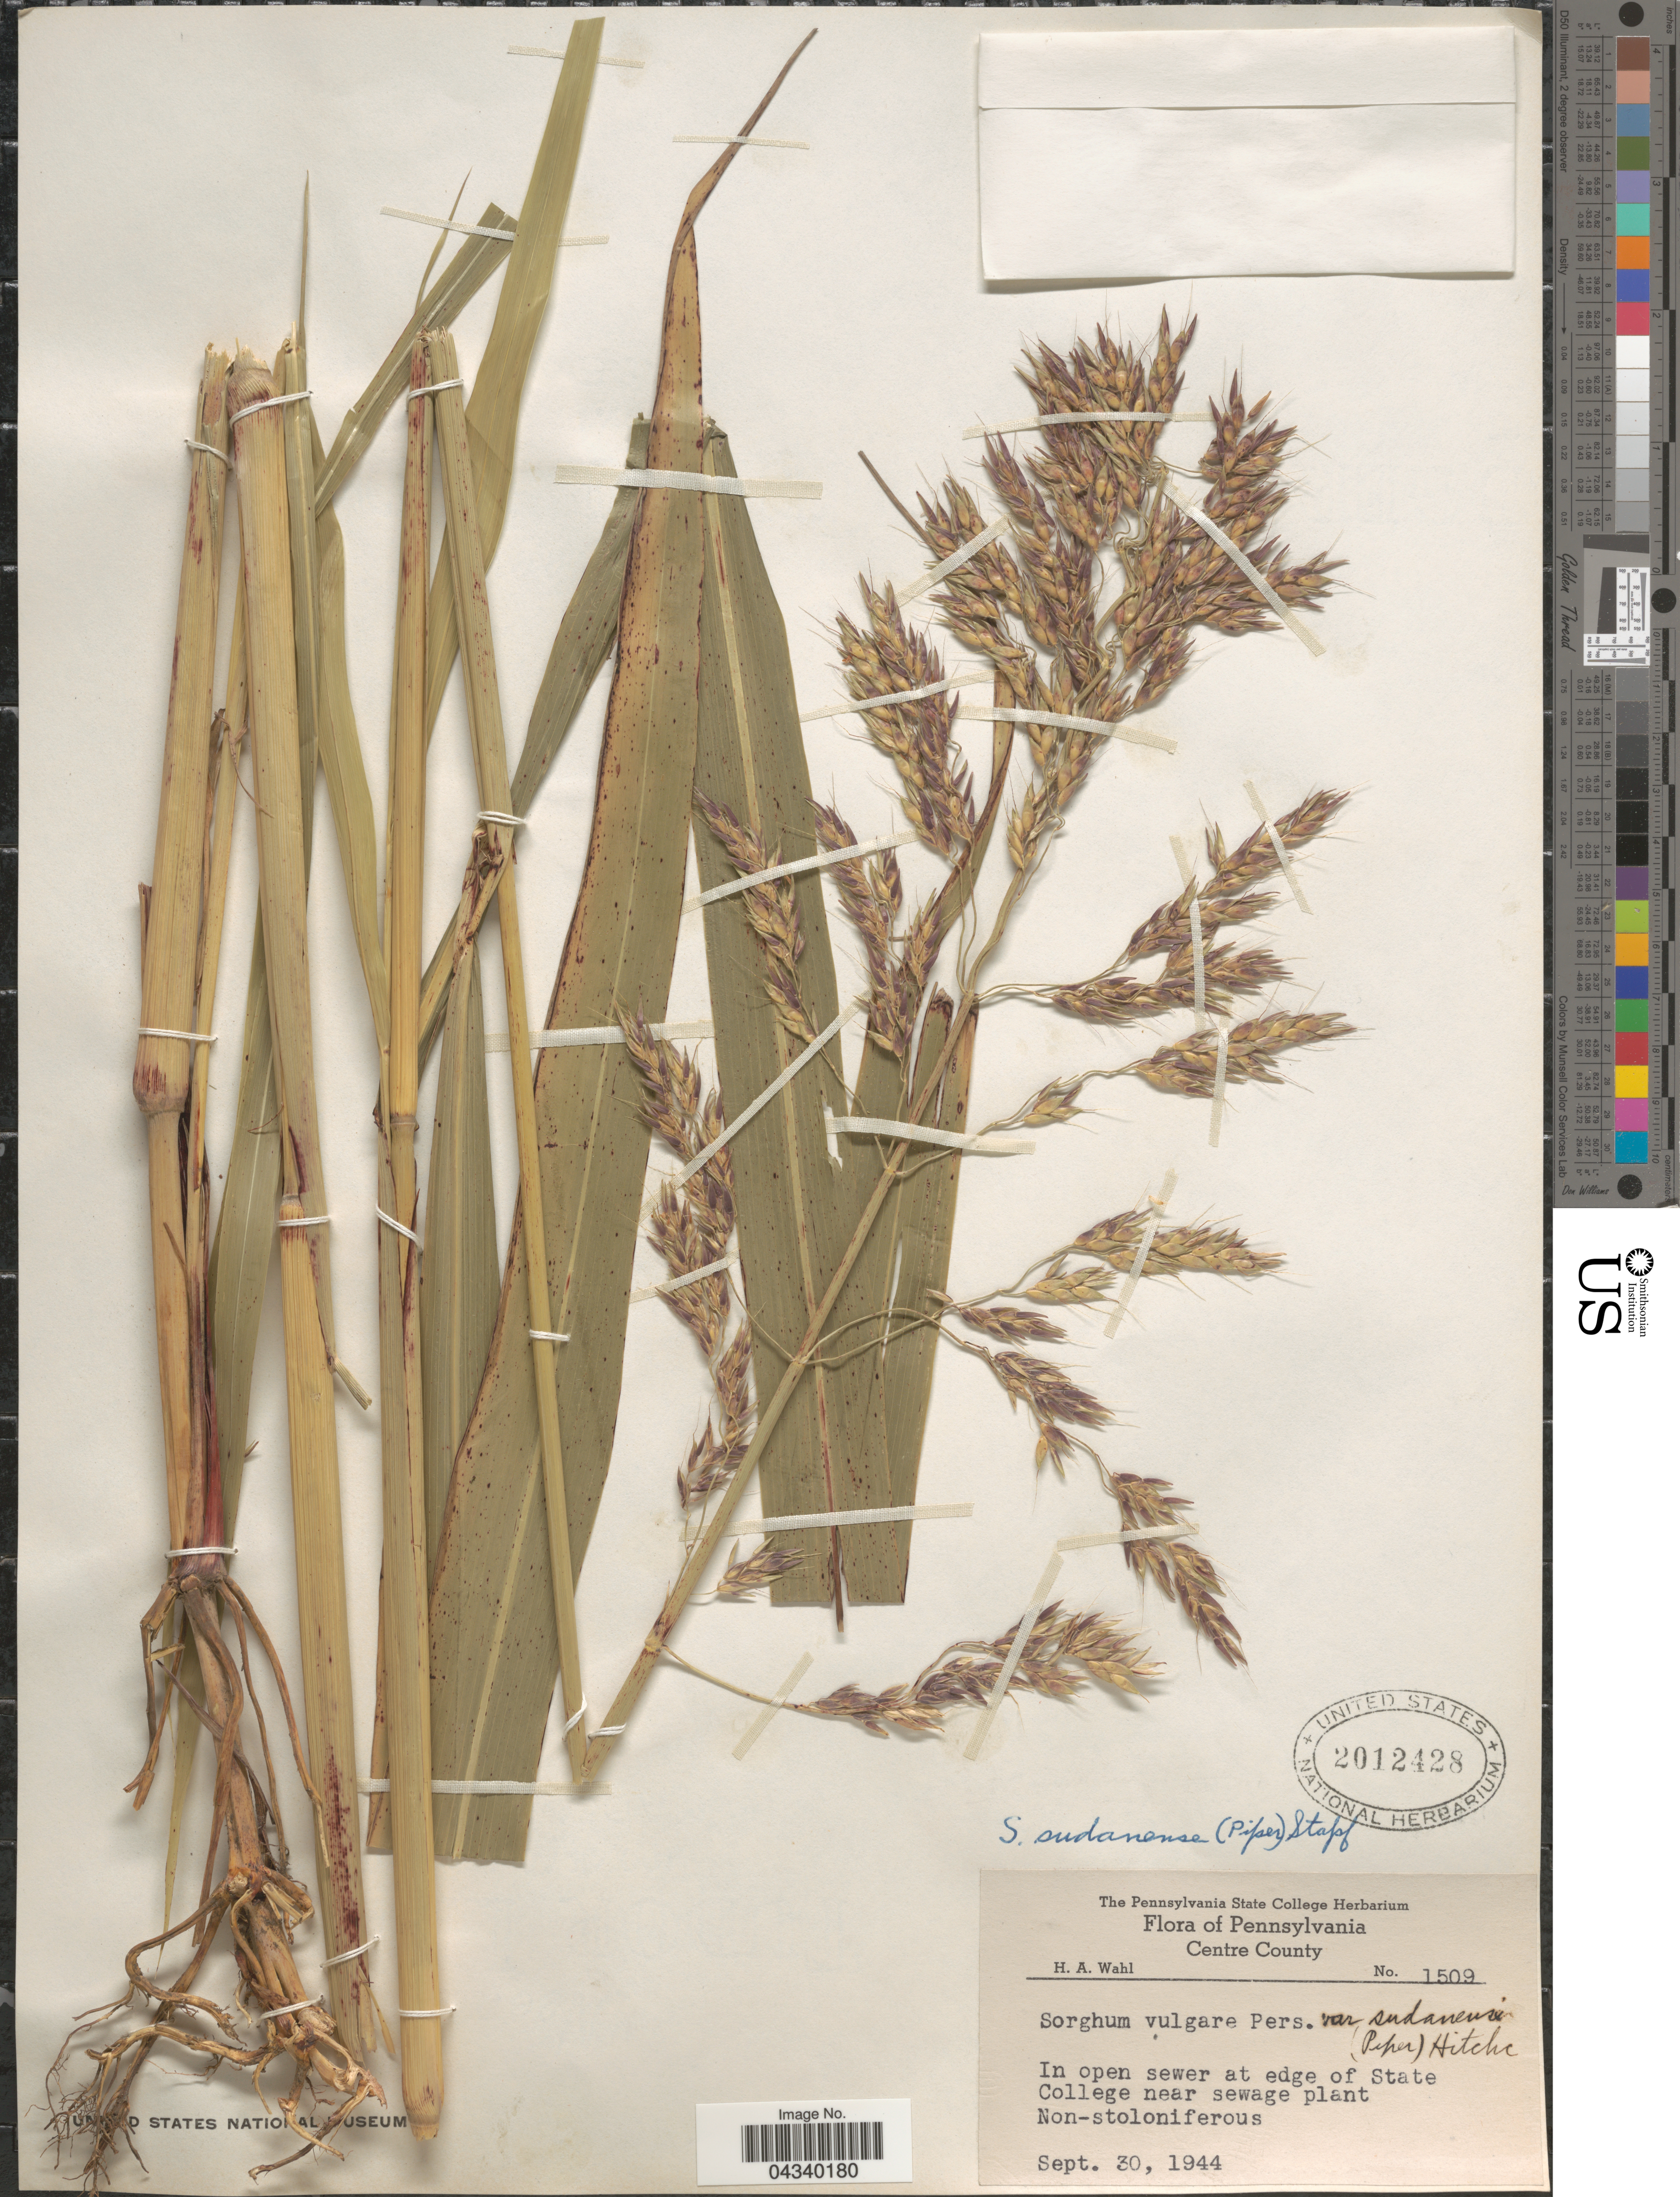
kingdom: Plantae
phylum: Tracheophyta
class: Liliopsida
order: Poales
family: Poaceae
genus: Sorghum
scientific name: Sorghum drummondii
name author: (Steud.) Nees ex Millsp. & Chase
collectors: H. A. Wahl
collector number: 1509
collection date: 1944-09-30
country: United States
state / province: Pennsylvania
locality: Centre County. In open sewer at edge of State College near sewage plant.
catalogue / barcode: US 2012428